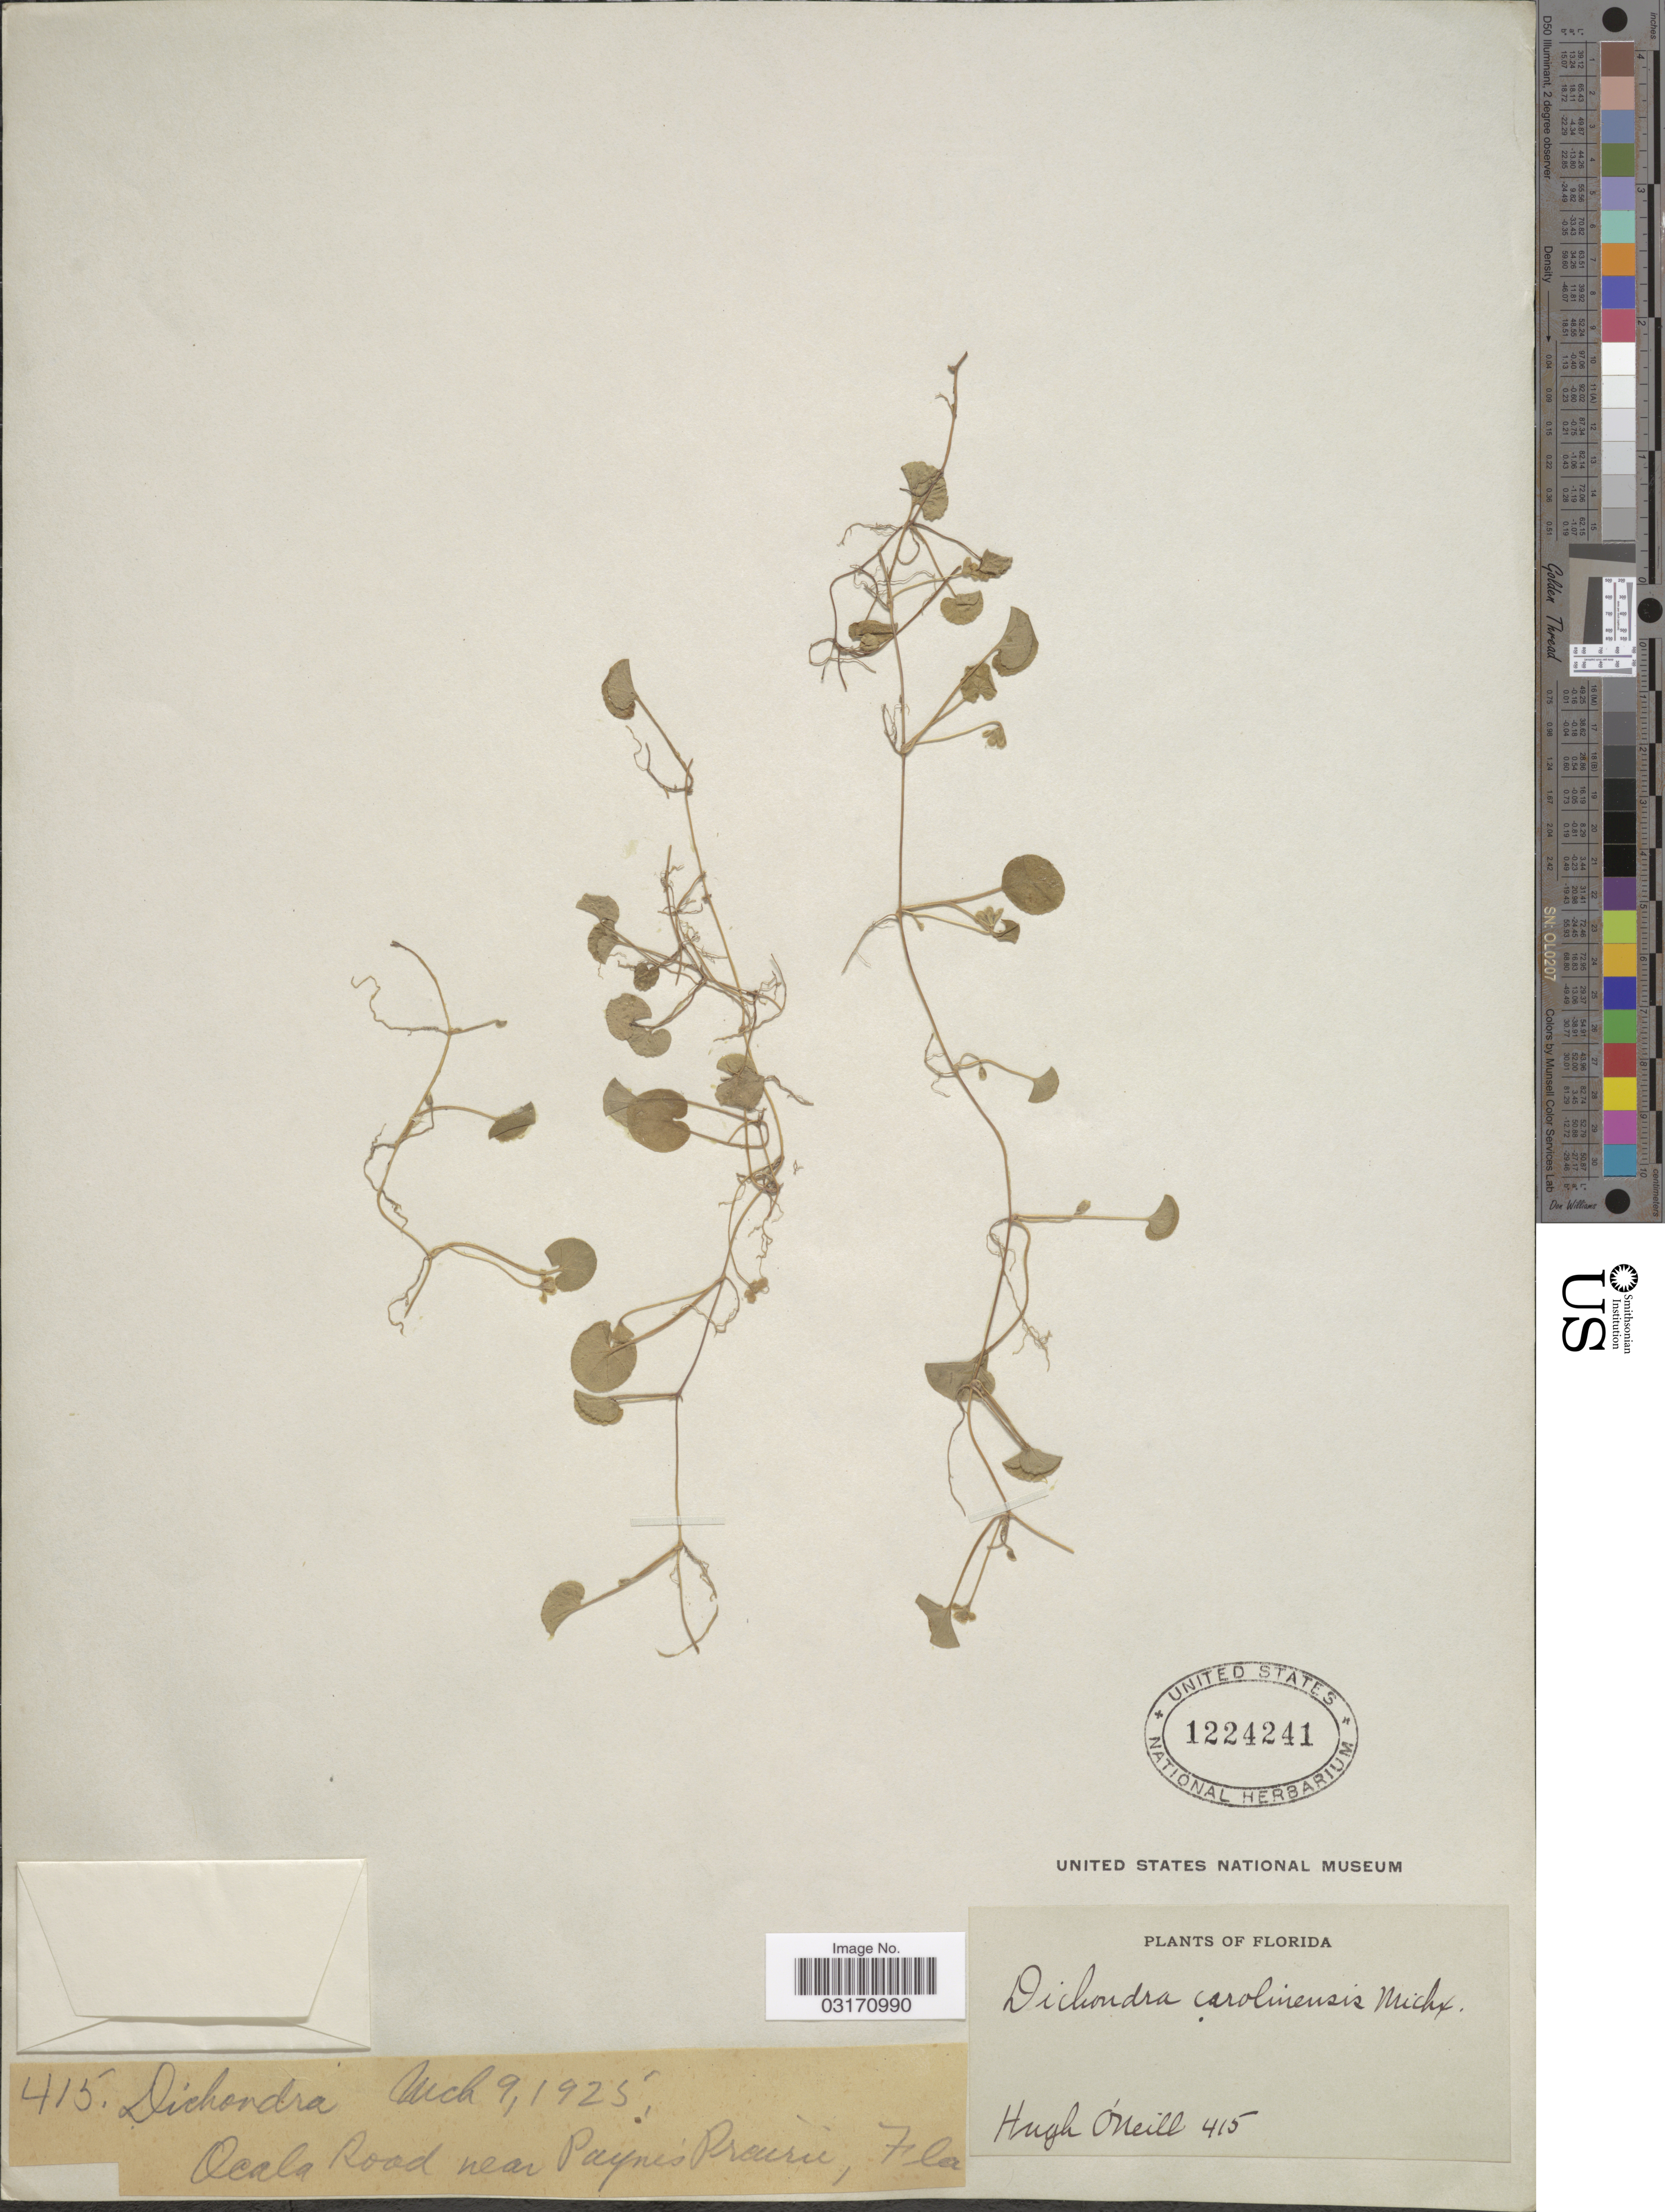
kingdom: Plantae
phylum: Tracheophyta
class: Magnoliopsida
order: Solanales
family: Convolvulaceae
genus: Dichondra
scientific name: Dichondra carolinensis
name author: Michx.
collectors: H. O'Neill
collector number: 415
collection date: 1925-03-09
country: United States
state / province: Florida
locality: Ocala Road near Paynes Prairie.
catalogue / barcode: US 1224241